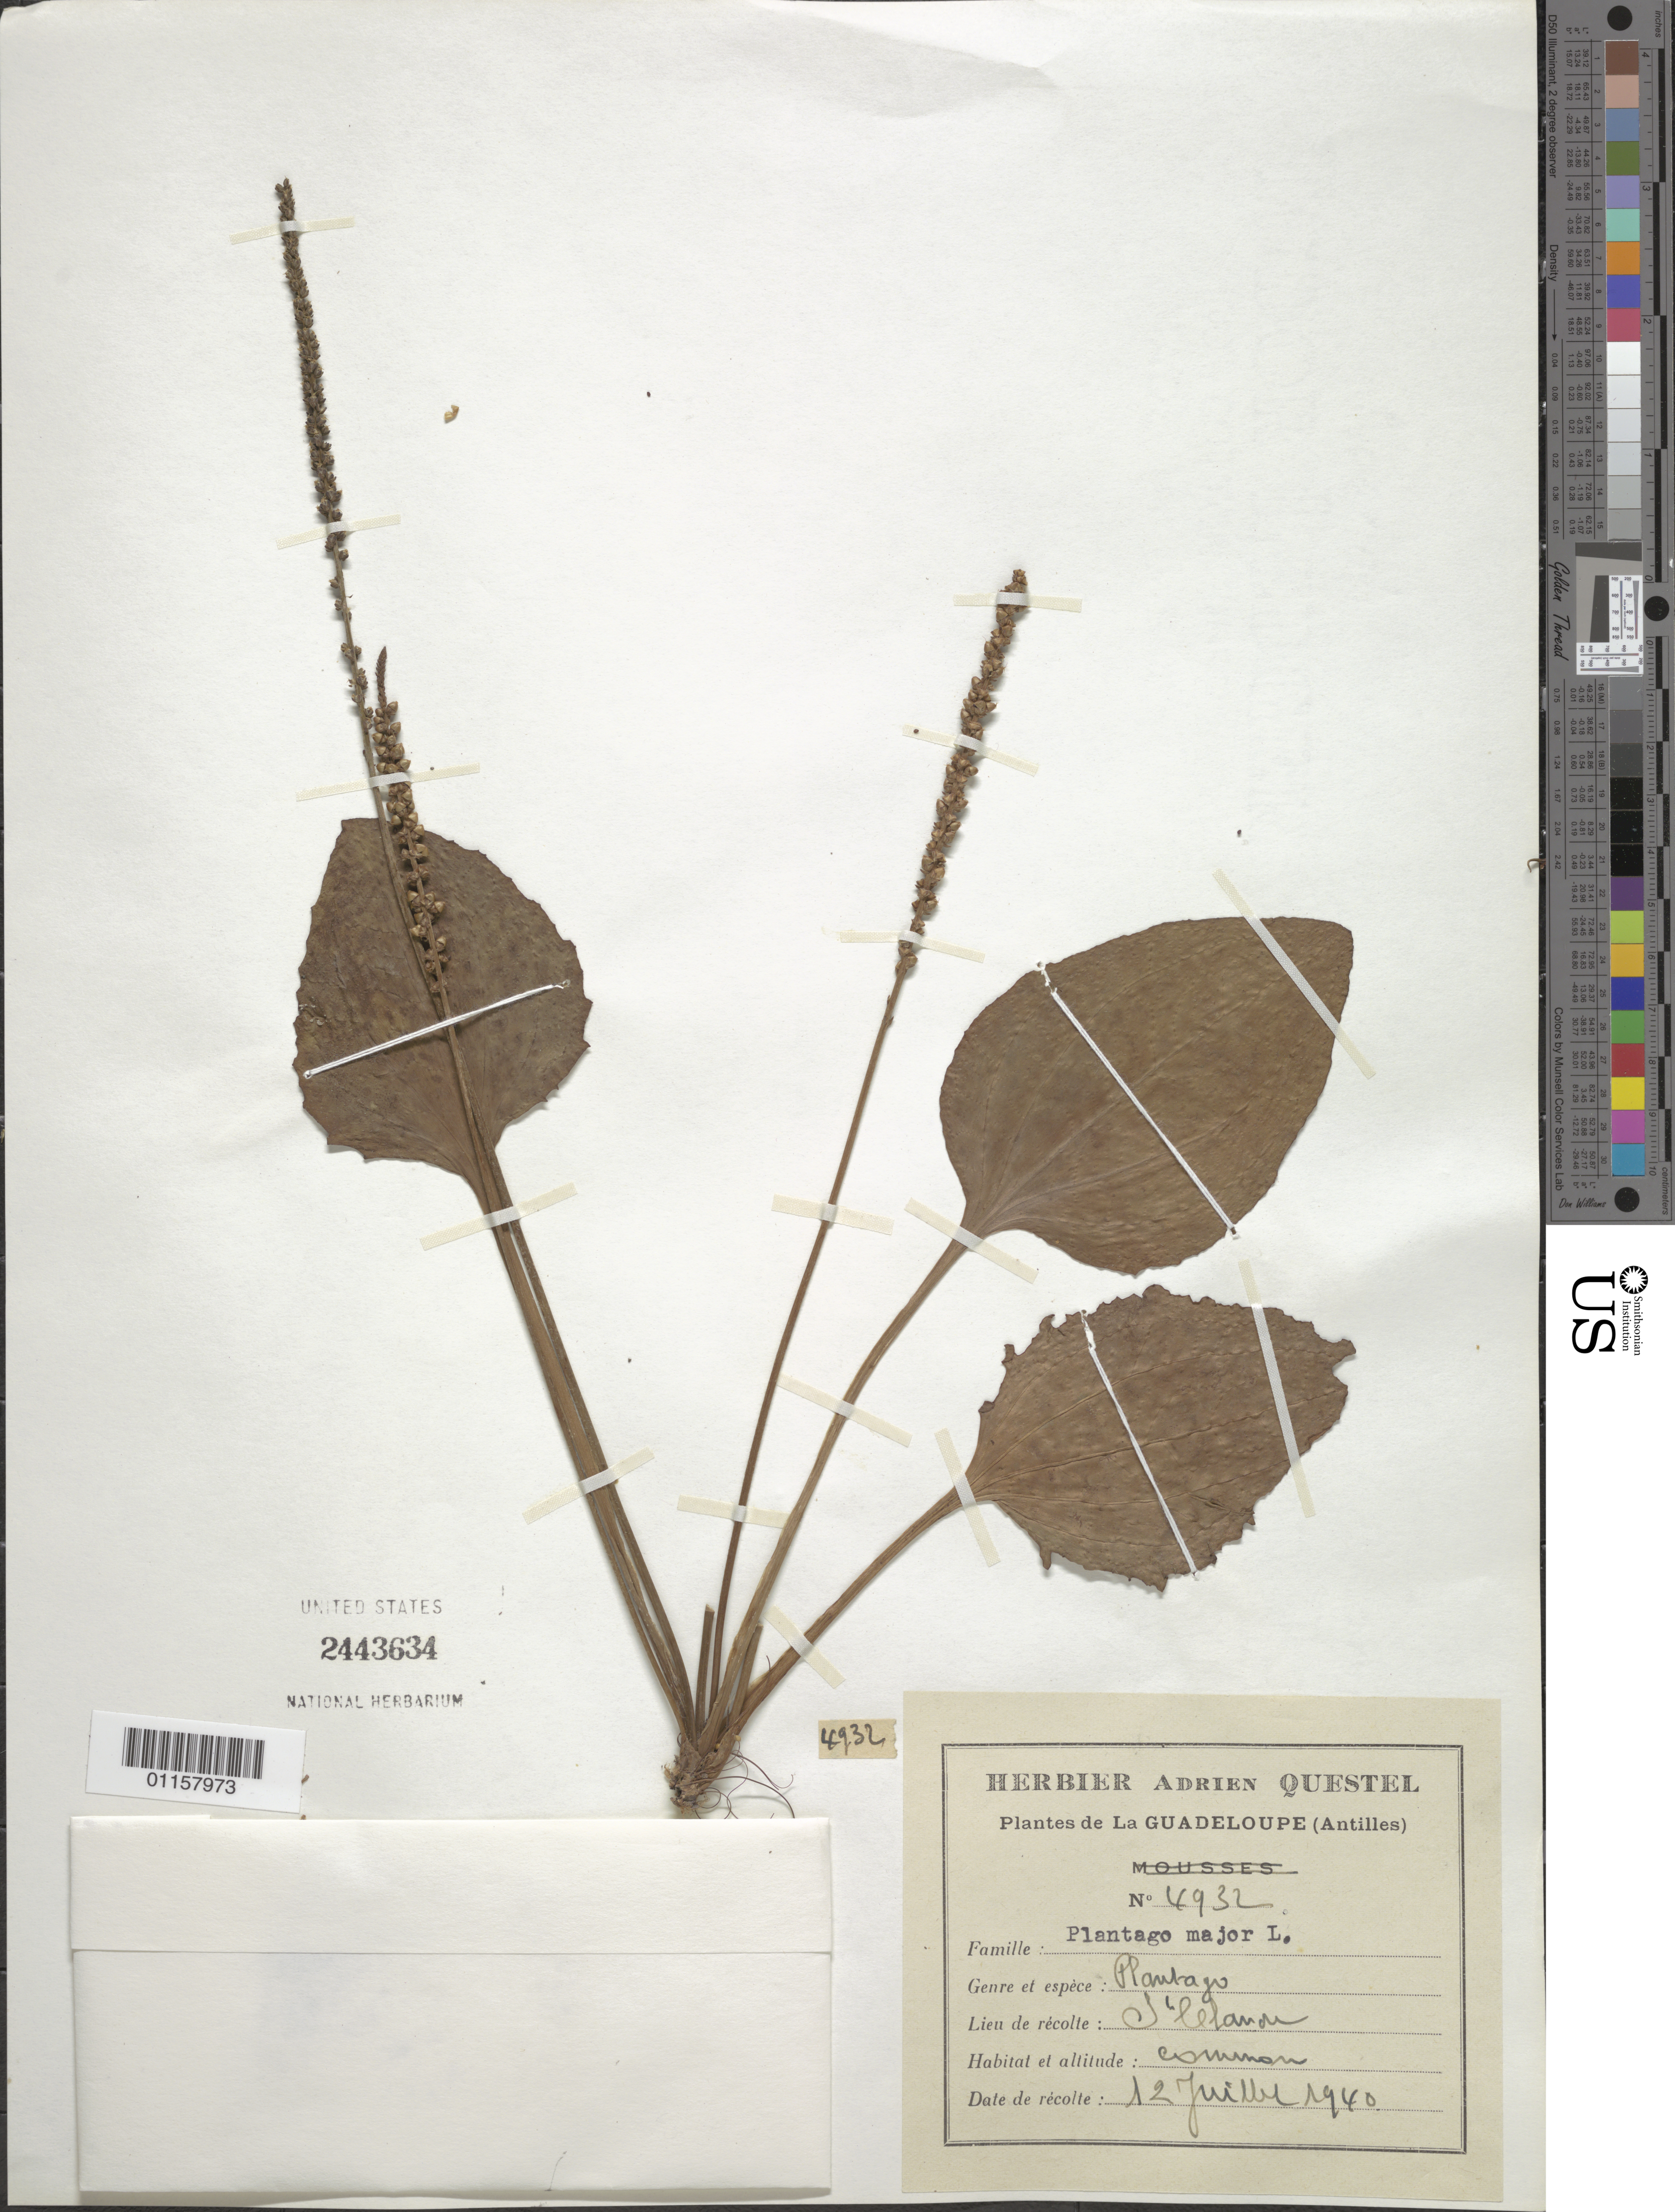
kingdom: Plantae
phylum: Tracheophyta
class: Magnoliopsida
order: Lamiales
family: Plantaginaceae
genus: Plantago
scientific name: Plantago major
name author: L.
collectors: A. Questel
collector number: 4932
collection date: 1940-07-12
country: Guadeloupe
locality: St. Claude [?]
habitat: Common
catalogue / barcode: US 2443634